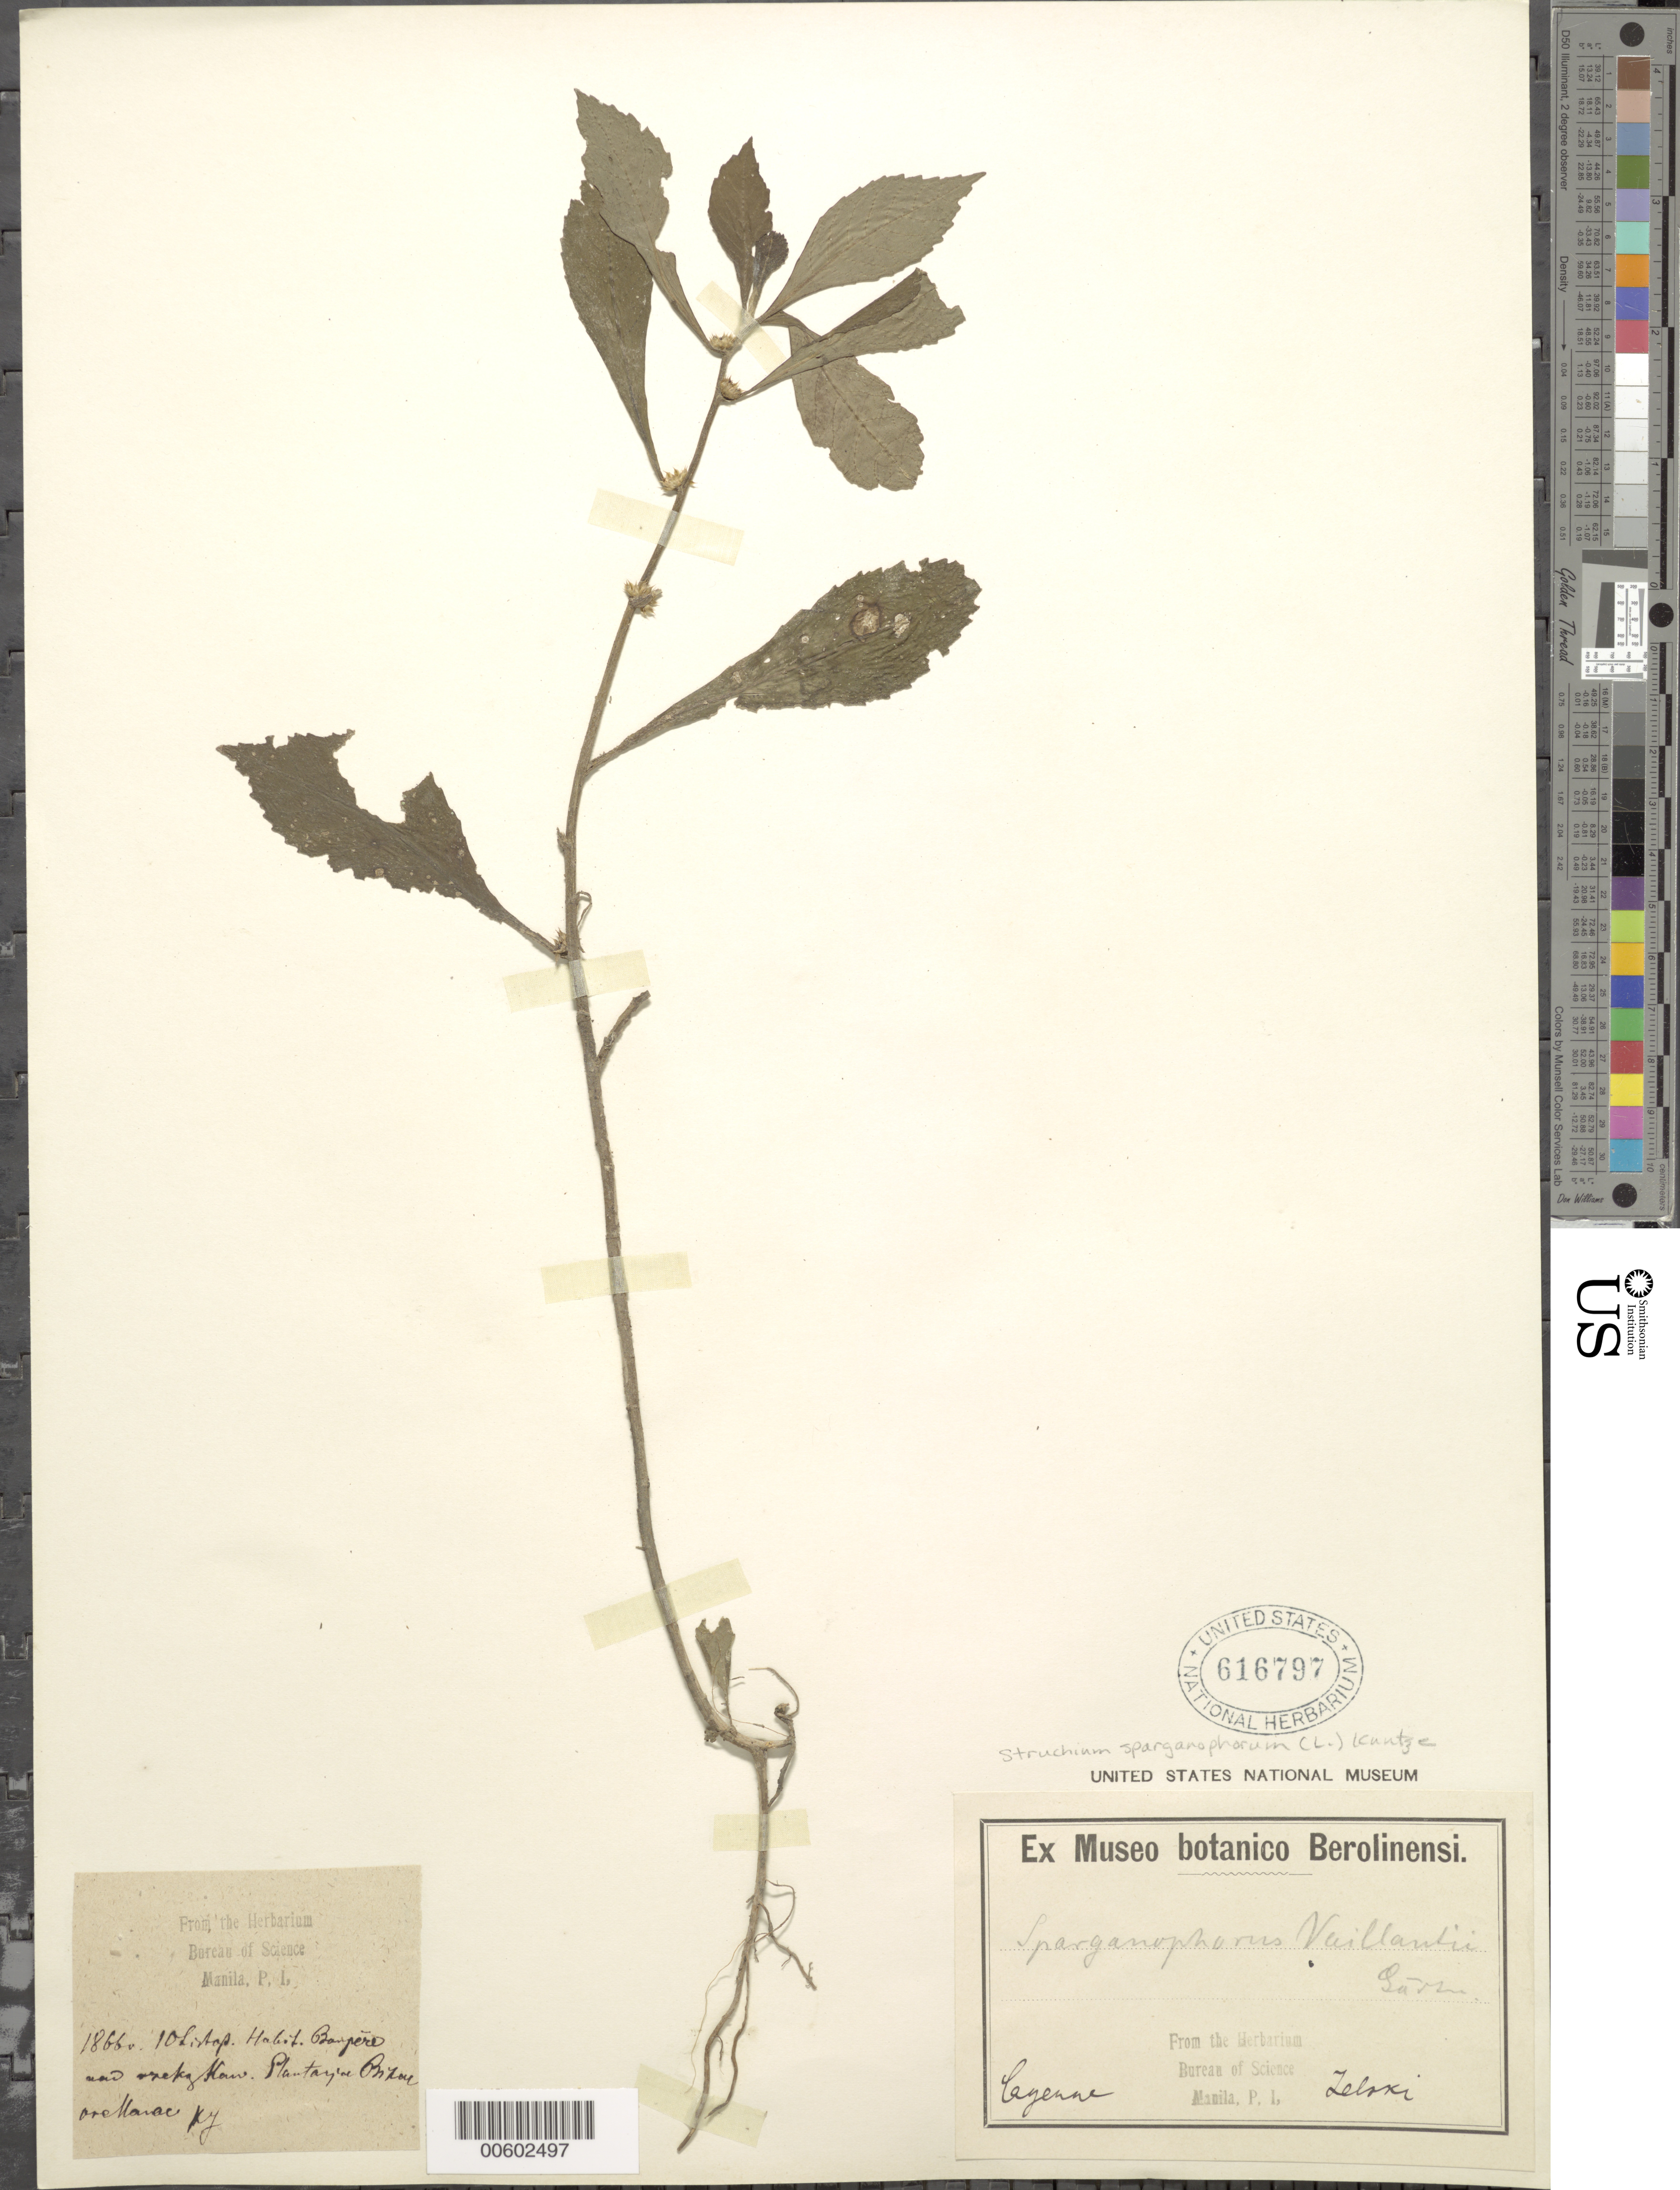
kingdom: Plantae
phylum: Tracheophyta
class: Magnoliopsida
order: Asterales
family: Asteraceae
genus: Struchium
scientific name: Struchium sparganophorum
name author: (L.) Kuntze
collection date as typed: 1866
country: French Guiana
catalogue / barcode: US 616797